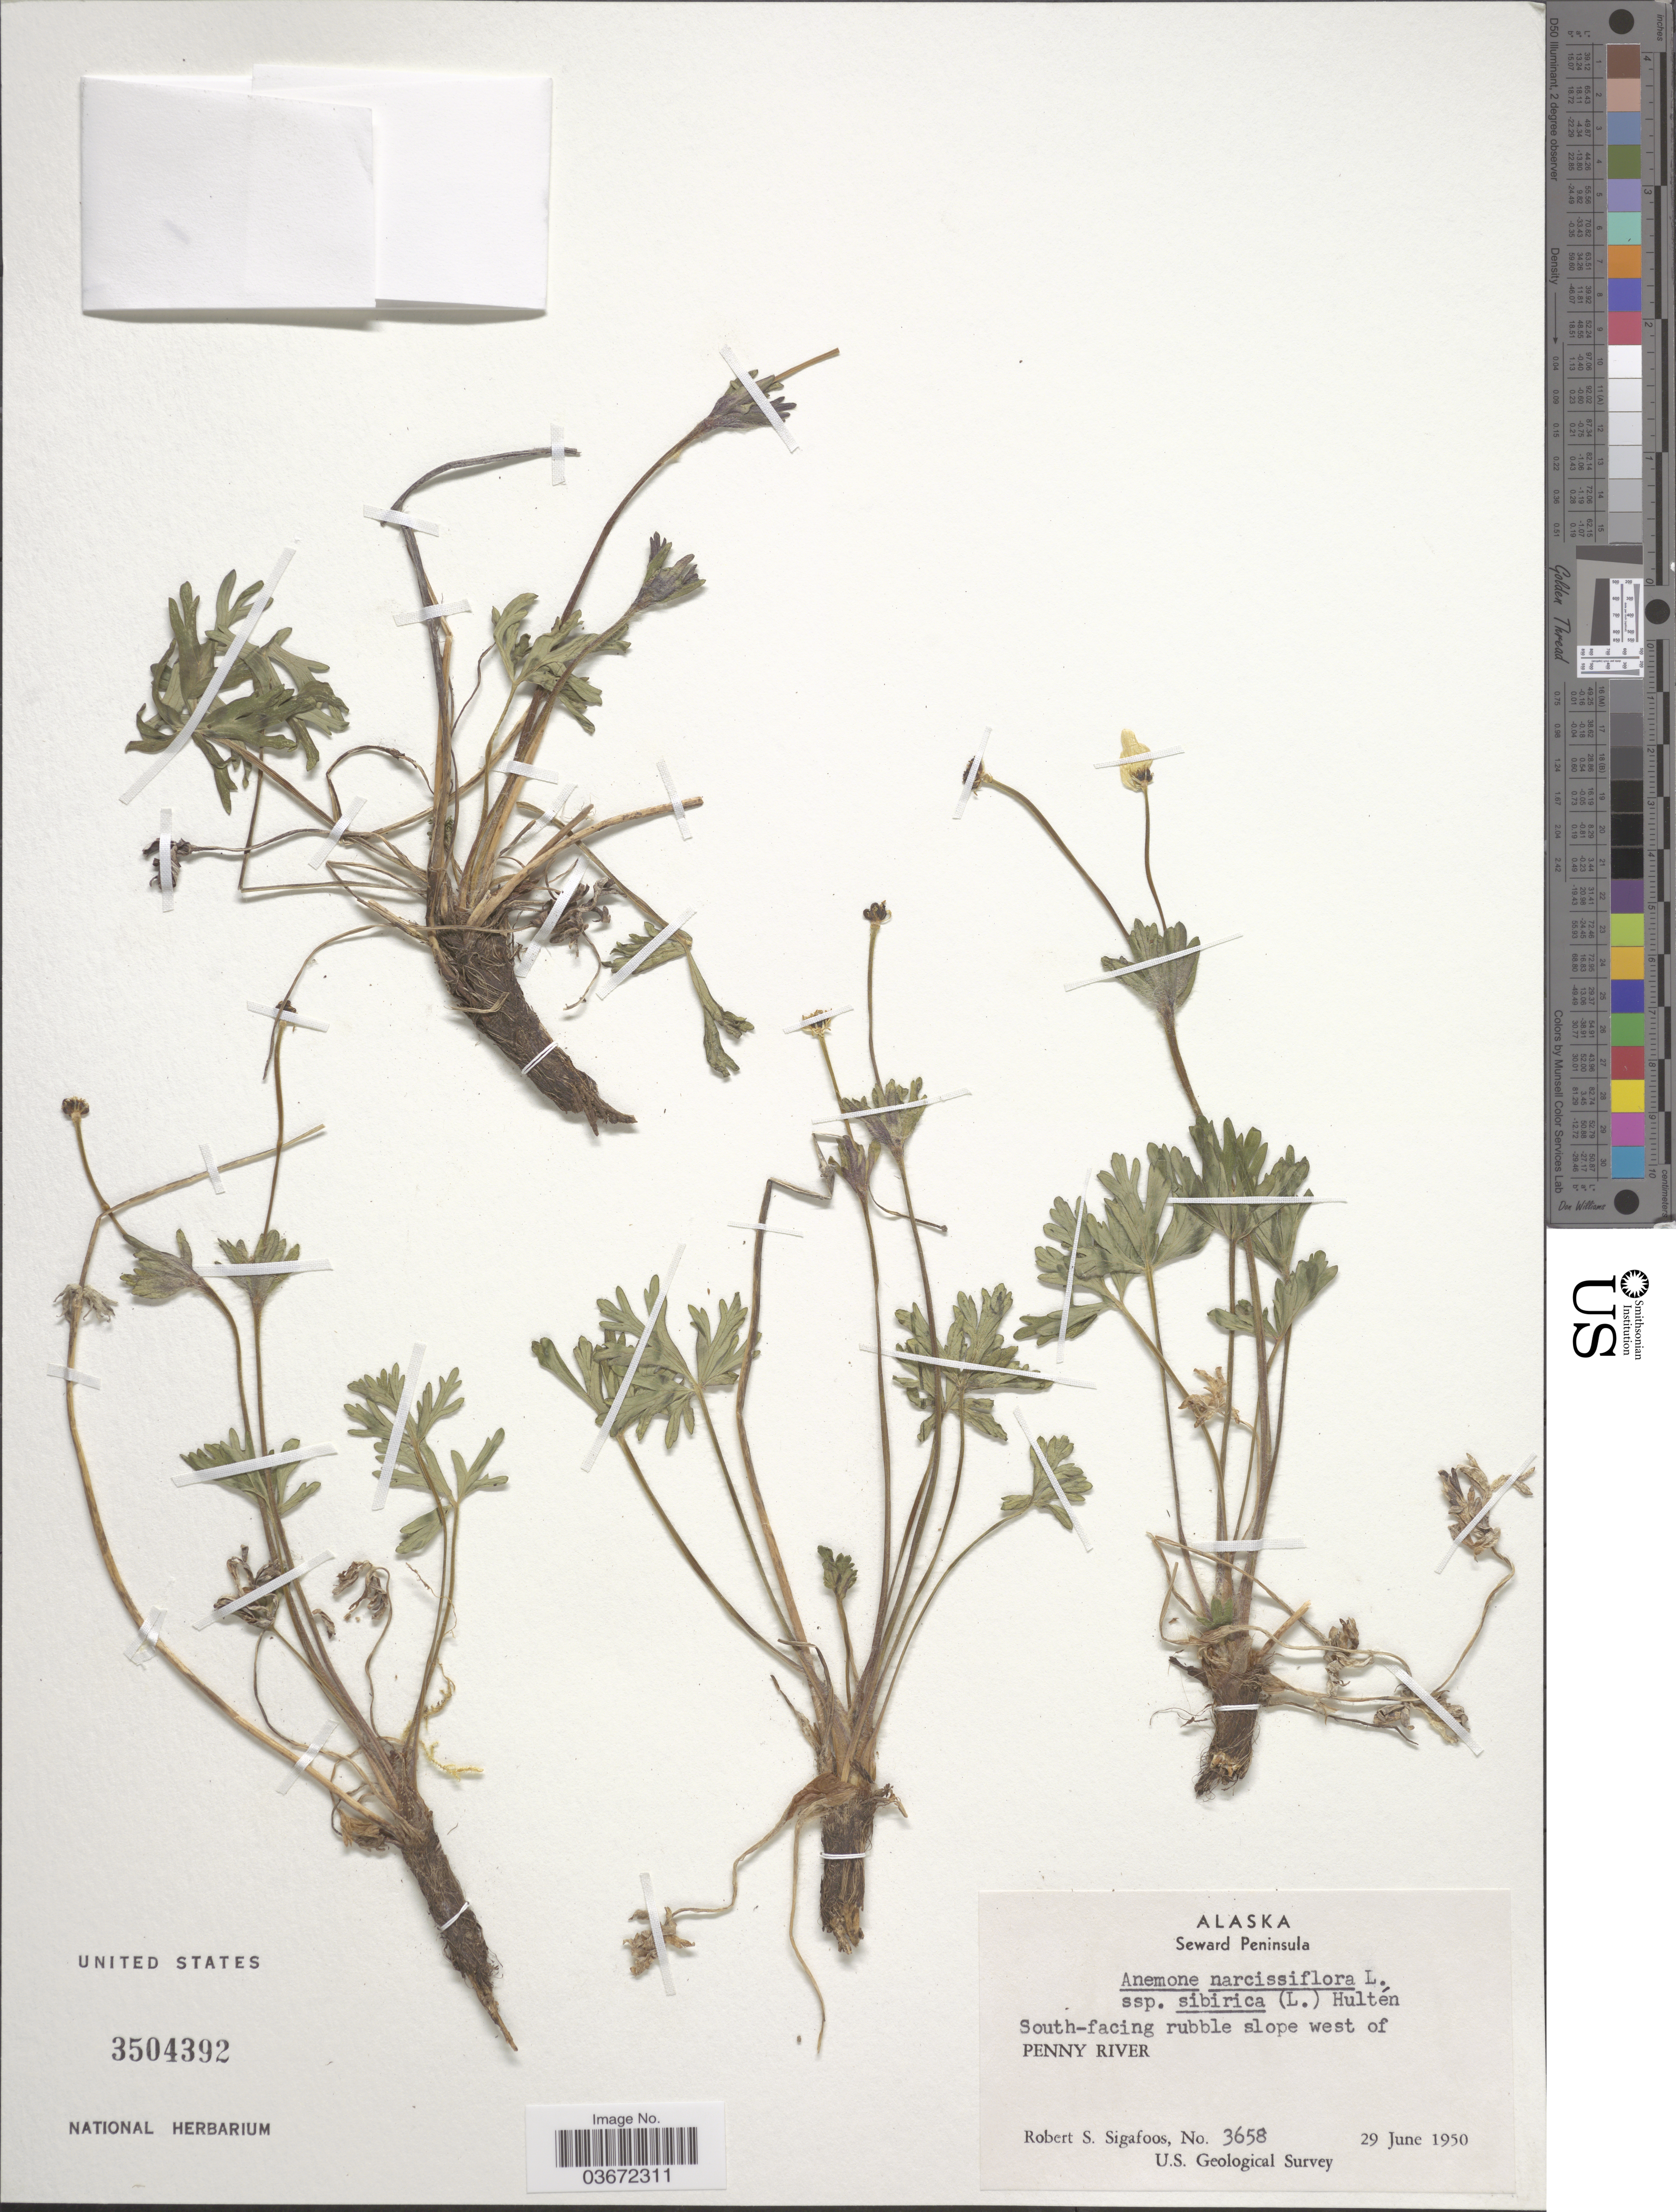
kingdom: Plantae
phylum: Tracheophyta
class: Magnoliopsida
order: Ranunculales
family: Ranunculaceae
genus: Anemone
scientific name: Anemone narcissiflora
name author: L.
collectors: R. Sigafoos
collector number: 3658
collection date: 1950-06-29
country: United States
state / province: Alaska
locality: Seward Peninsula. South-facing rubble slope west of Penny River.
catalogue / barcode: US 3504392